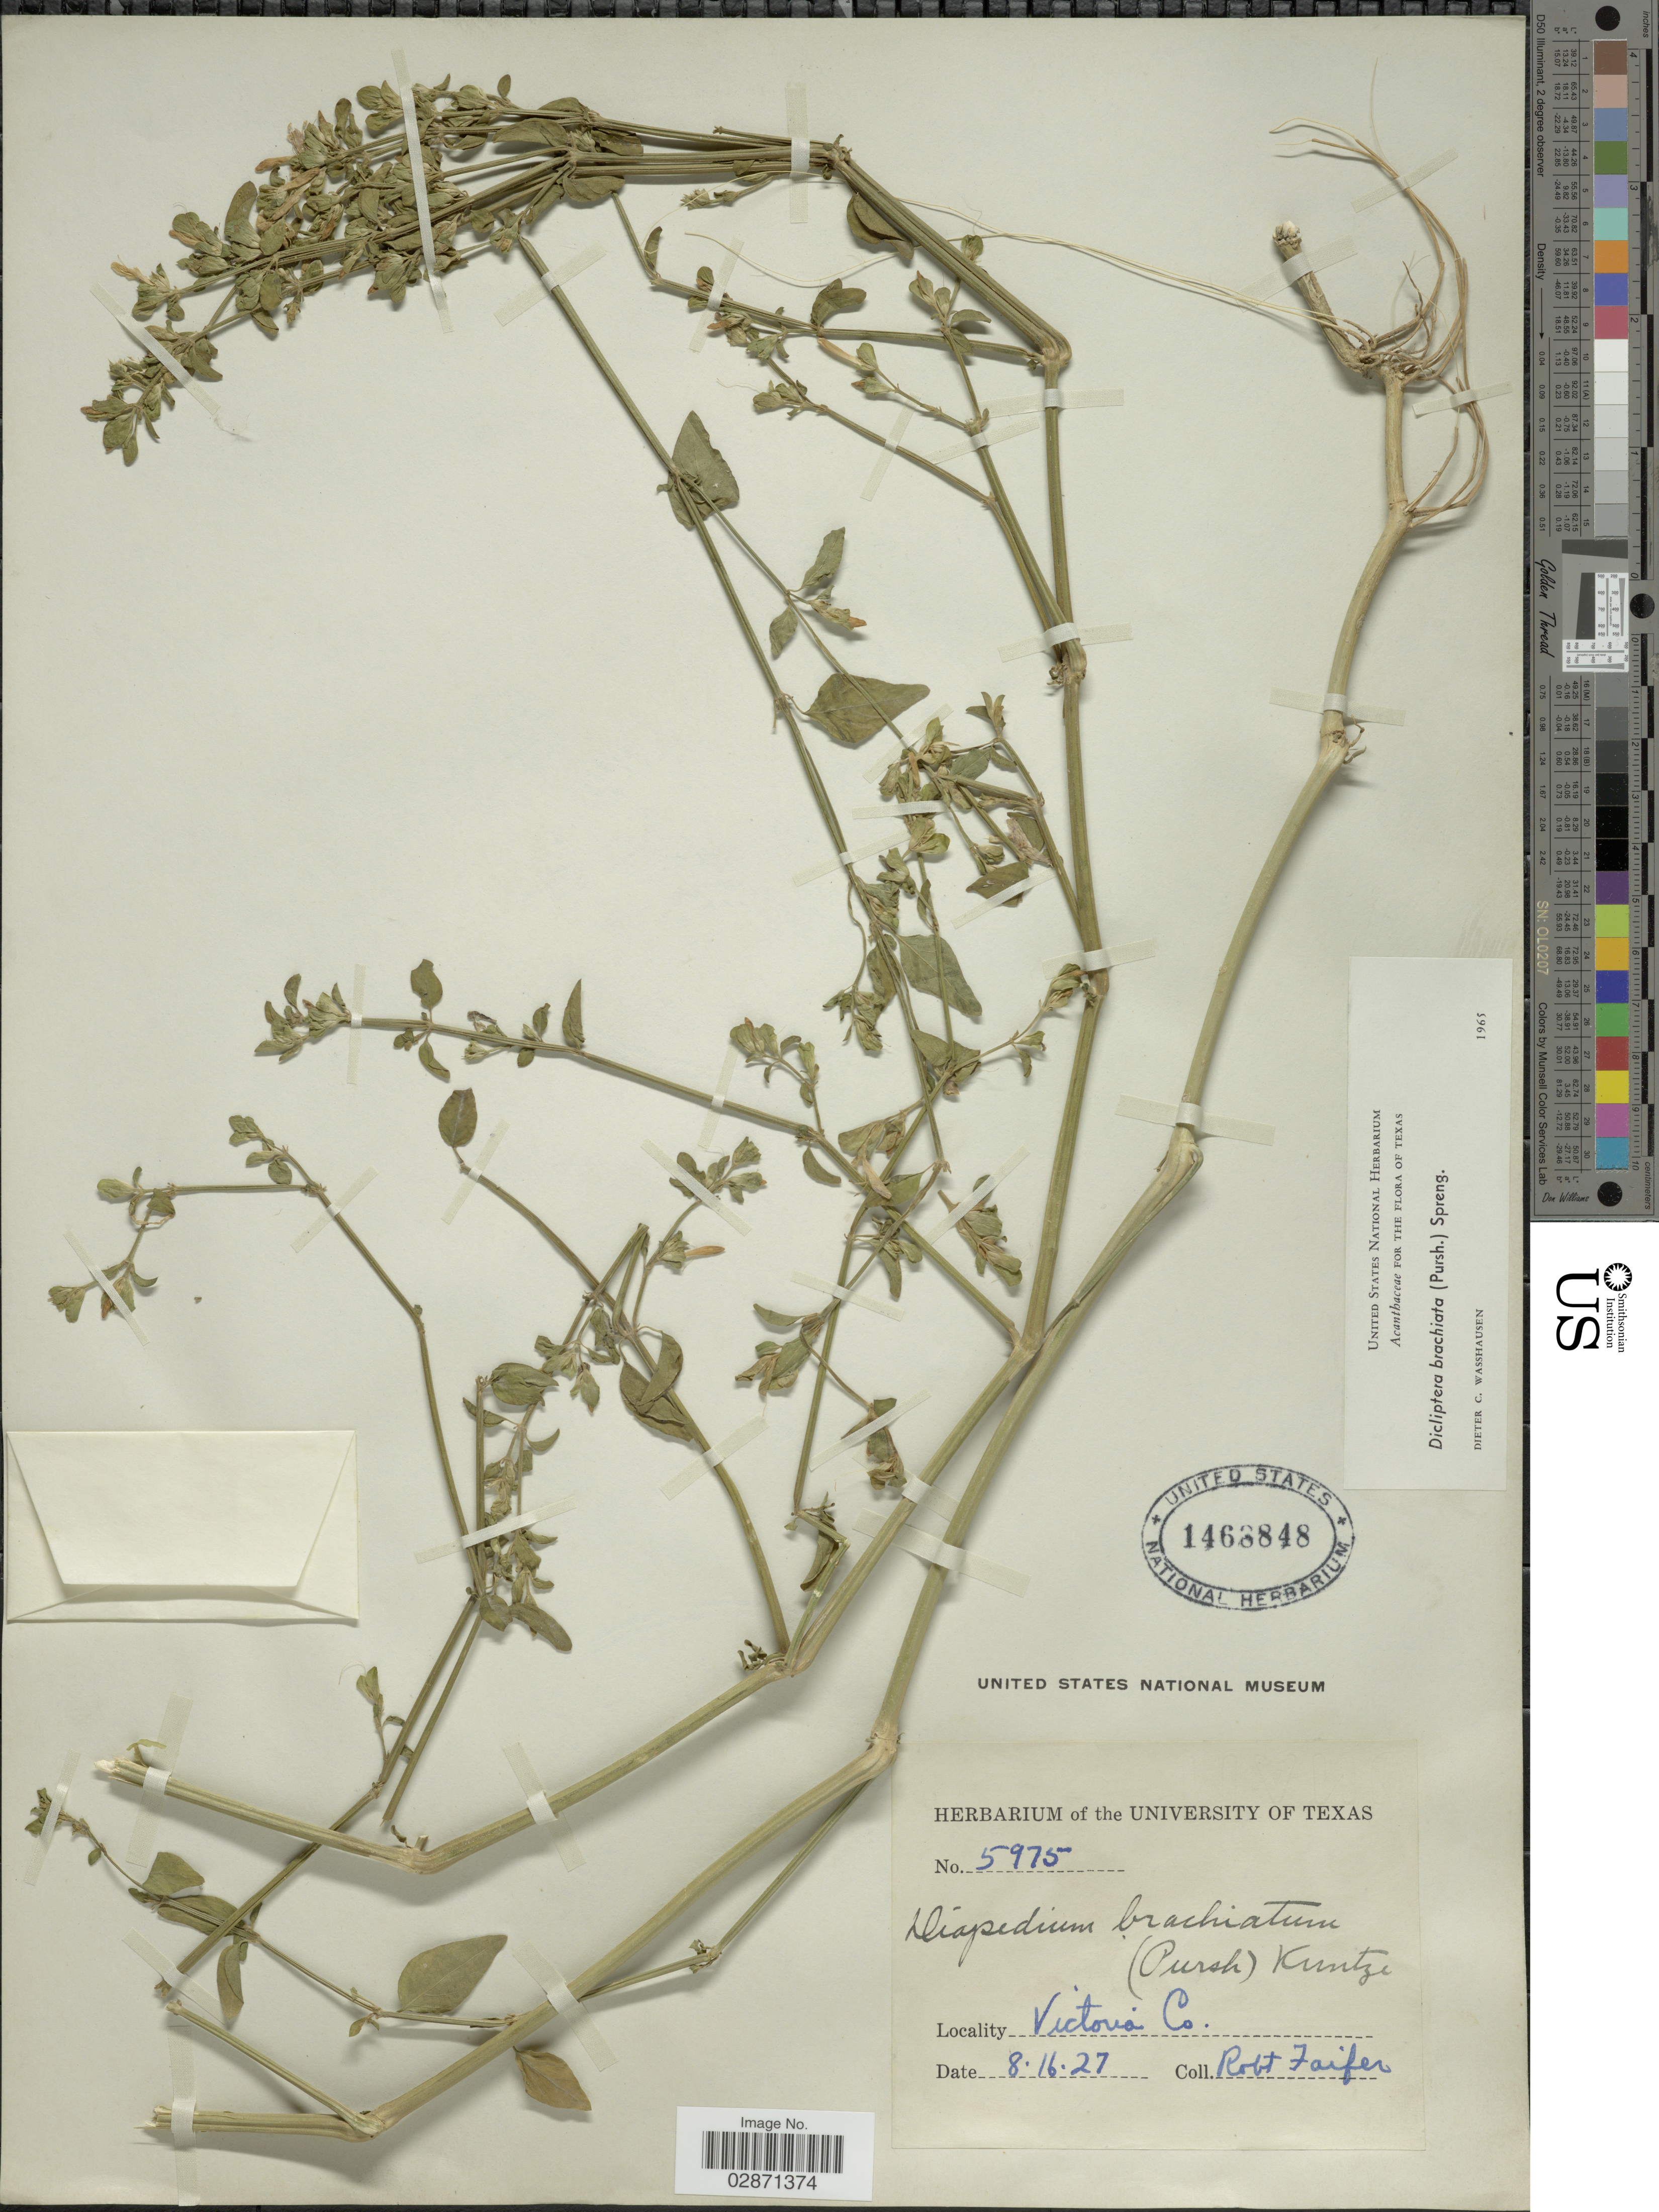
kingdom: Plantae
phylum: Tracheophyta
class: Magnoliopsida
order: Lamiales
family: Acanthaceae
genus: Dicliptera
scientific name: Dicliptera brachiata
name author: (Pursh) Spreng.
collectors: R. Faifer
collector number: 5975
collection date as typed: Transcribed d/m/y: 16/8/27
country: United States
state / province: Texas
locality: Victoria Co.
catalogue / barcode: US 1468848